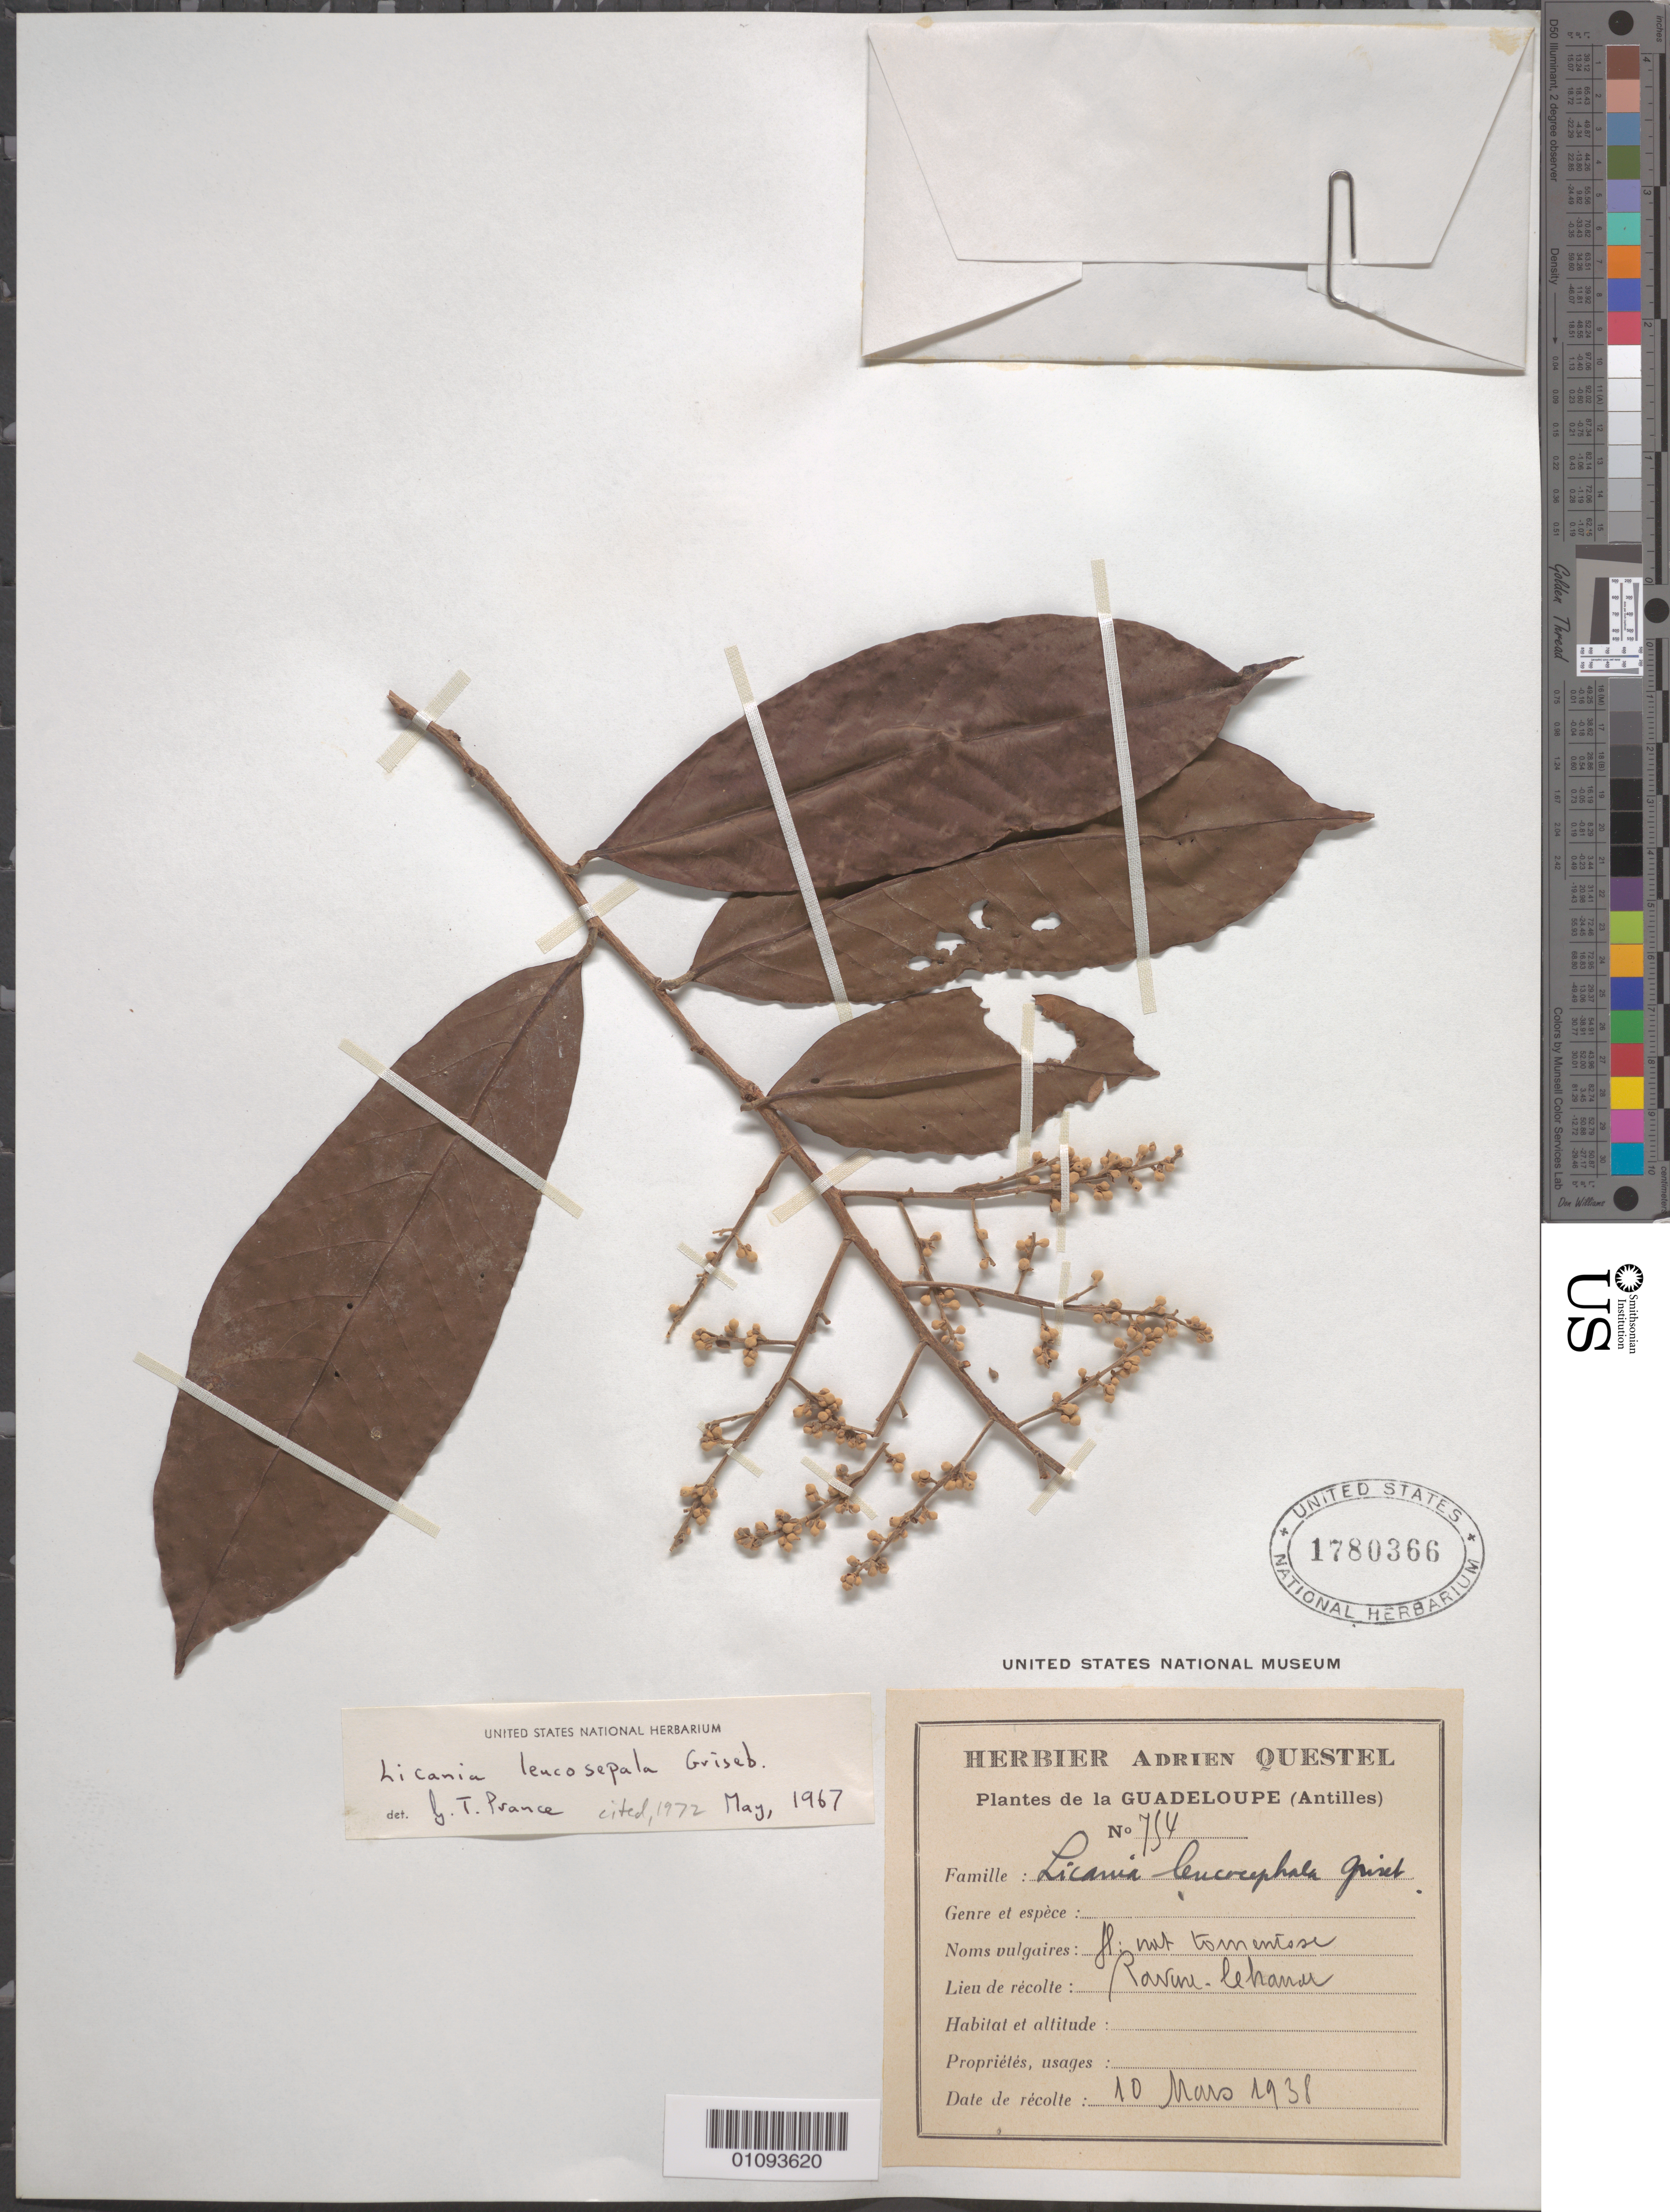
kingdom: Plantae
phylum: Tracheophyta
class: Magnoliopsida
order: Malpighiales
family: Chrysobalanaceae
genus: Moquilea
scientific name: Moquilea leucosepala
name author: (Griseb.) R.O. Williams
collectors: A. Questel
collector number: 754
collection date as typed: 10 Mar 1938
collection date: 1938-03-10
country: Guadeloupe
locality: Ravine LeHauer [script unclear]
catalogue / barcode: US 1780366